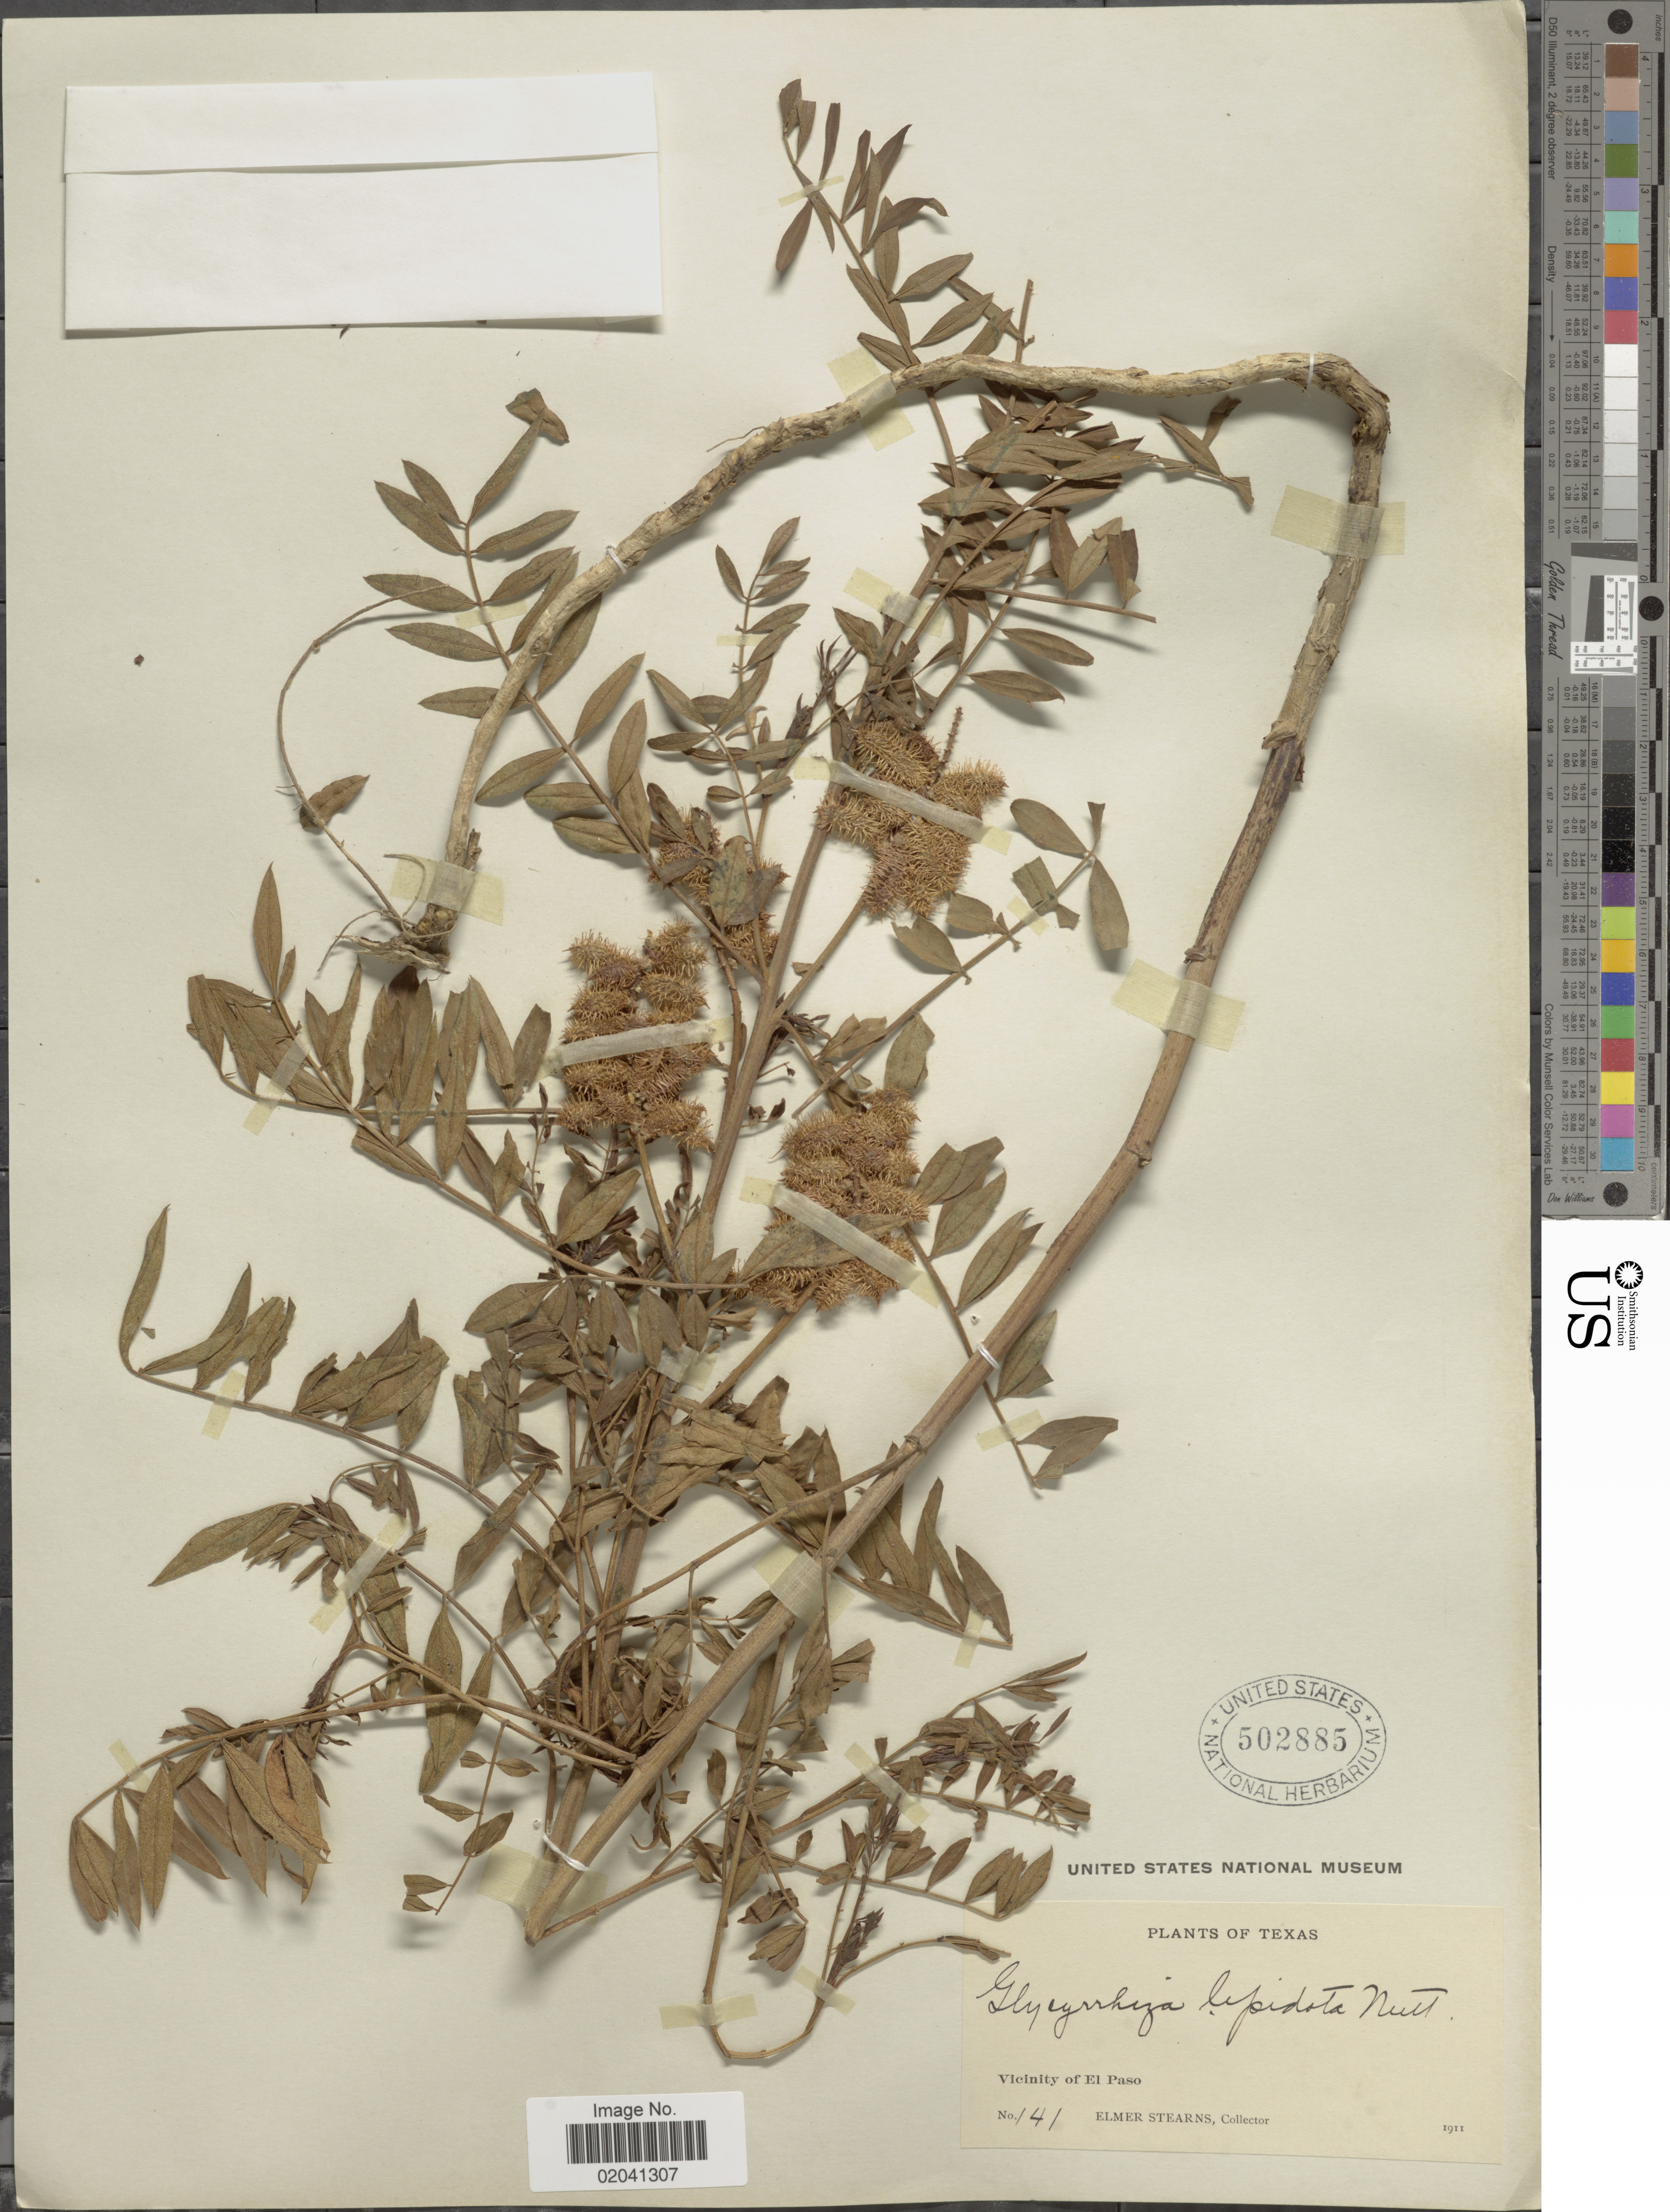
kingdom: Plantae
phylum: Tracheophyta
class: Magnoliopsida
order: Fabales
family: Fabaceae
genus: Glycyrrhiza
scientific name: Glycyrrhiza lepidota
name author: Pursh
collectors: E. Stearns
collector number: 141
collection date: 1911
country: United States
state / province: Texas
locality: Vicinity of El Paso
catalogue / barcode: US 502885